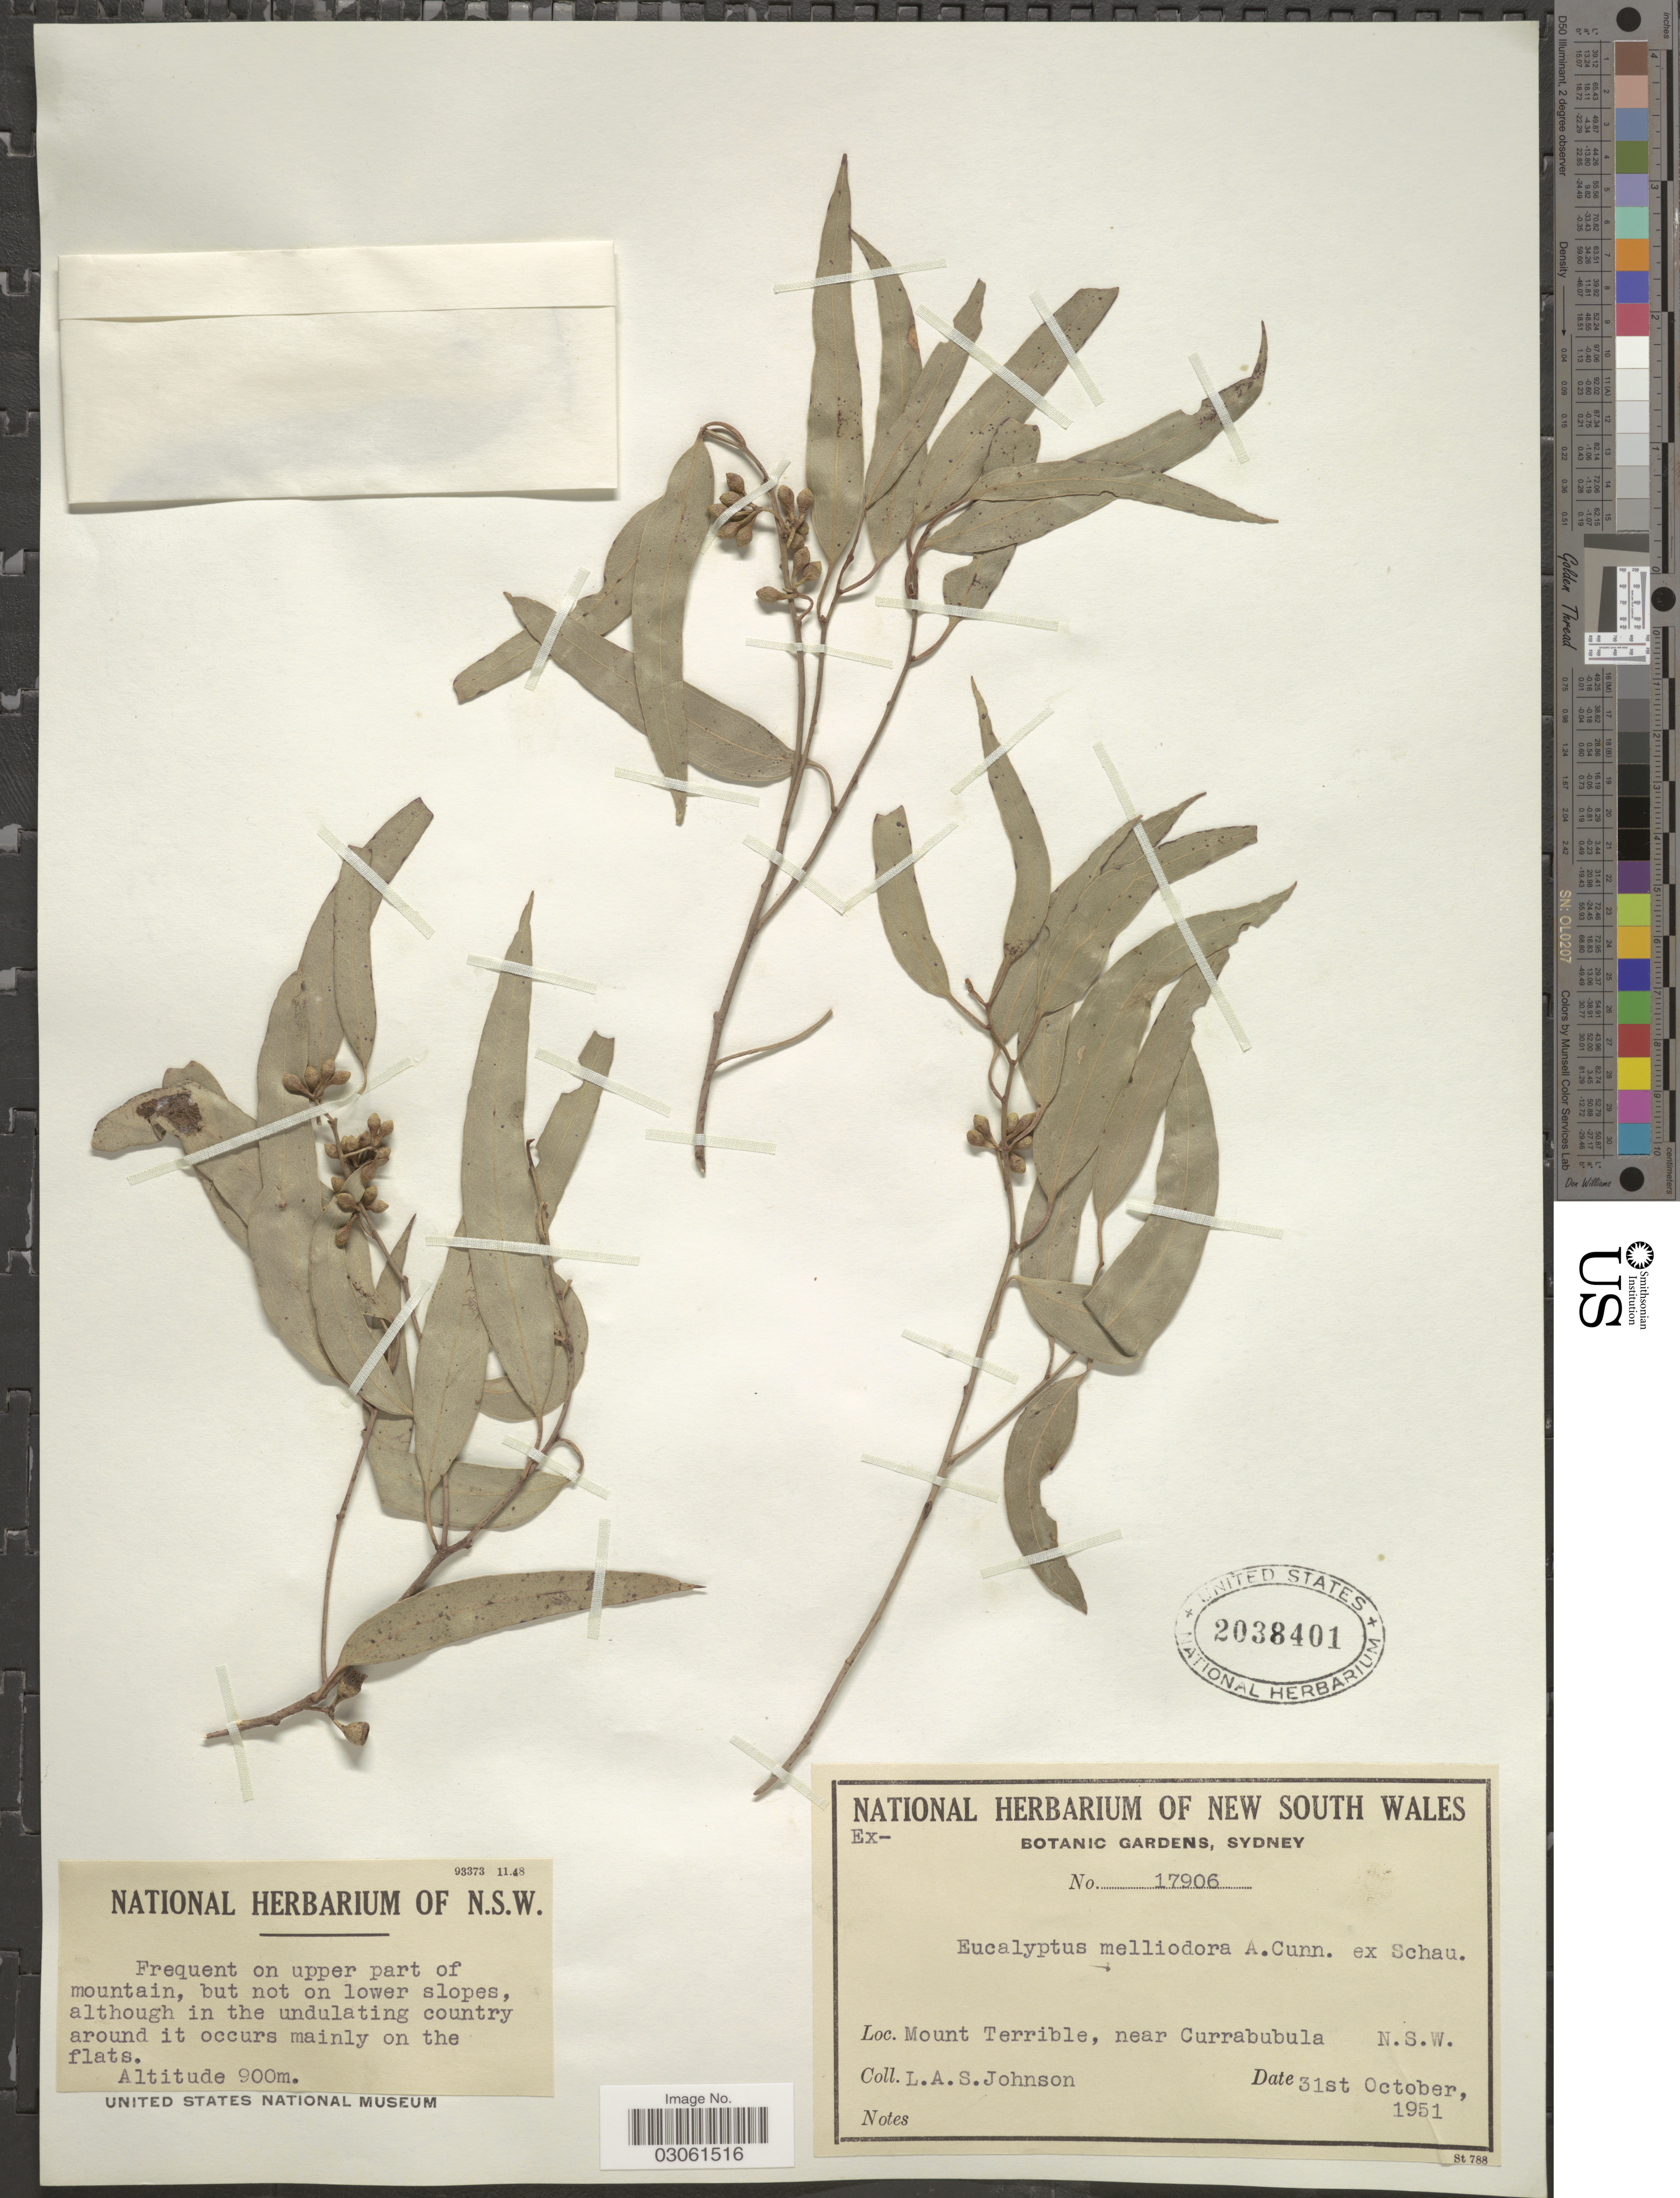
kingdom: Plantae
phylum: Tracheophyta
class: Magnoliopsida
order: Myrtales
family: Myrtaceae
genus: Eucalyptus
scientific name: Eucalyptus melliodora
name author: A. Cunn. ex S. Schauer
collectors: L. A. S. Johnson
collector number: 17906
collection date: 1951-10-31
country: Australia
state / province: New South Wales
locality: Mount Terrible, near Currabubula. N. S. W.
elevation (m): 900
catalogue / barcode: US 2038401